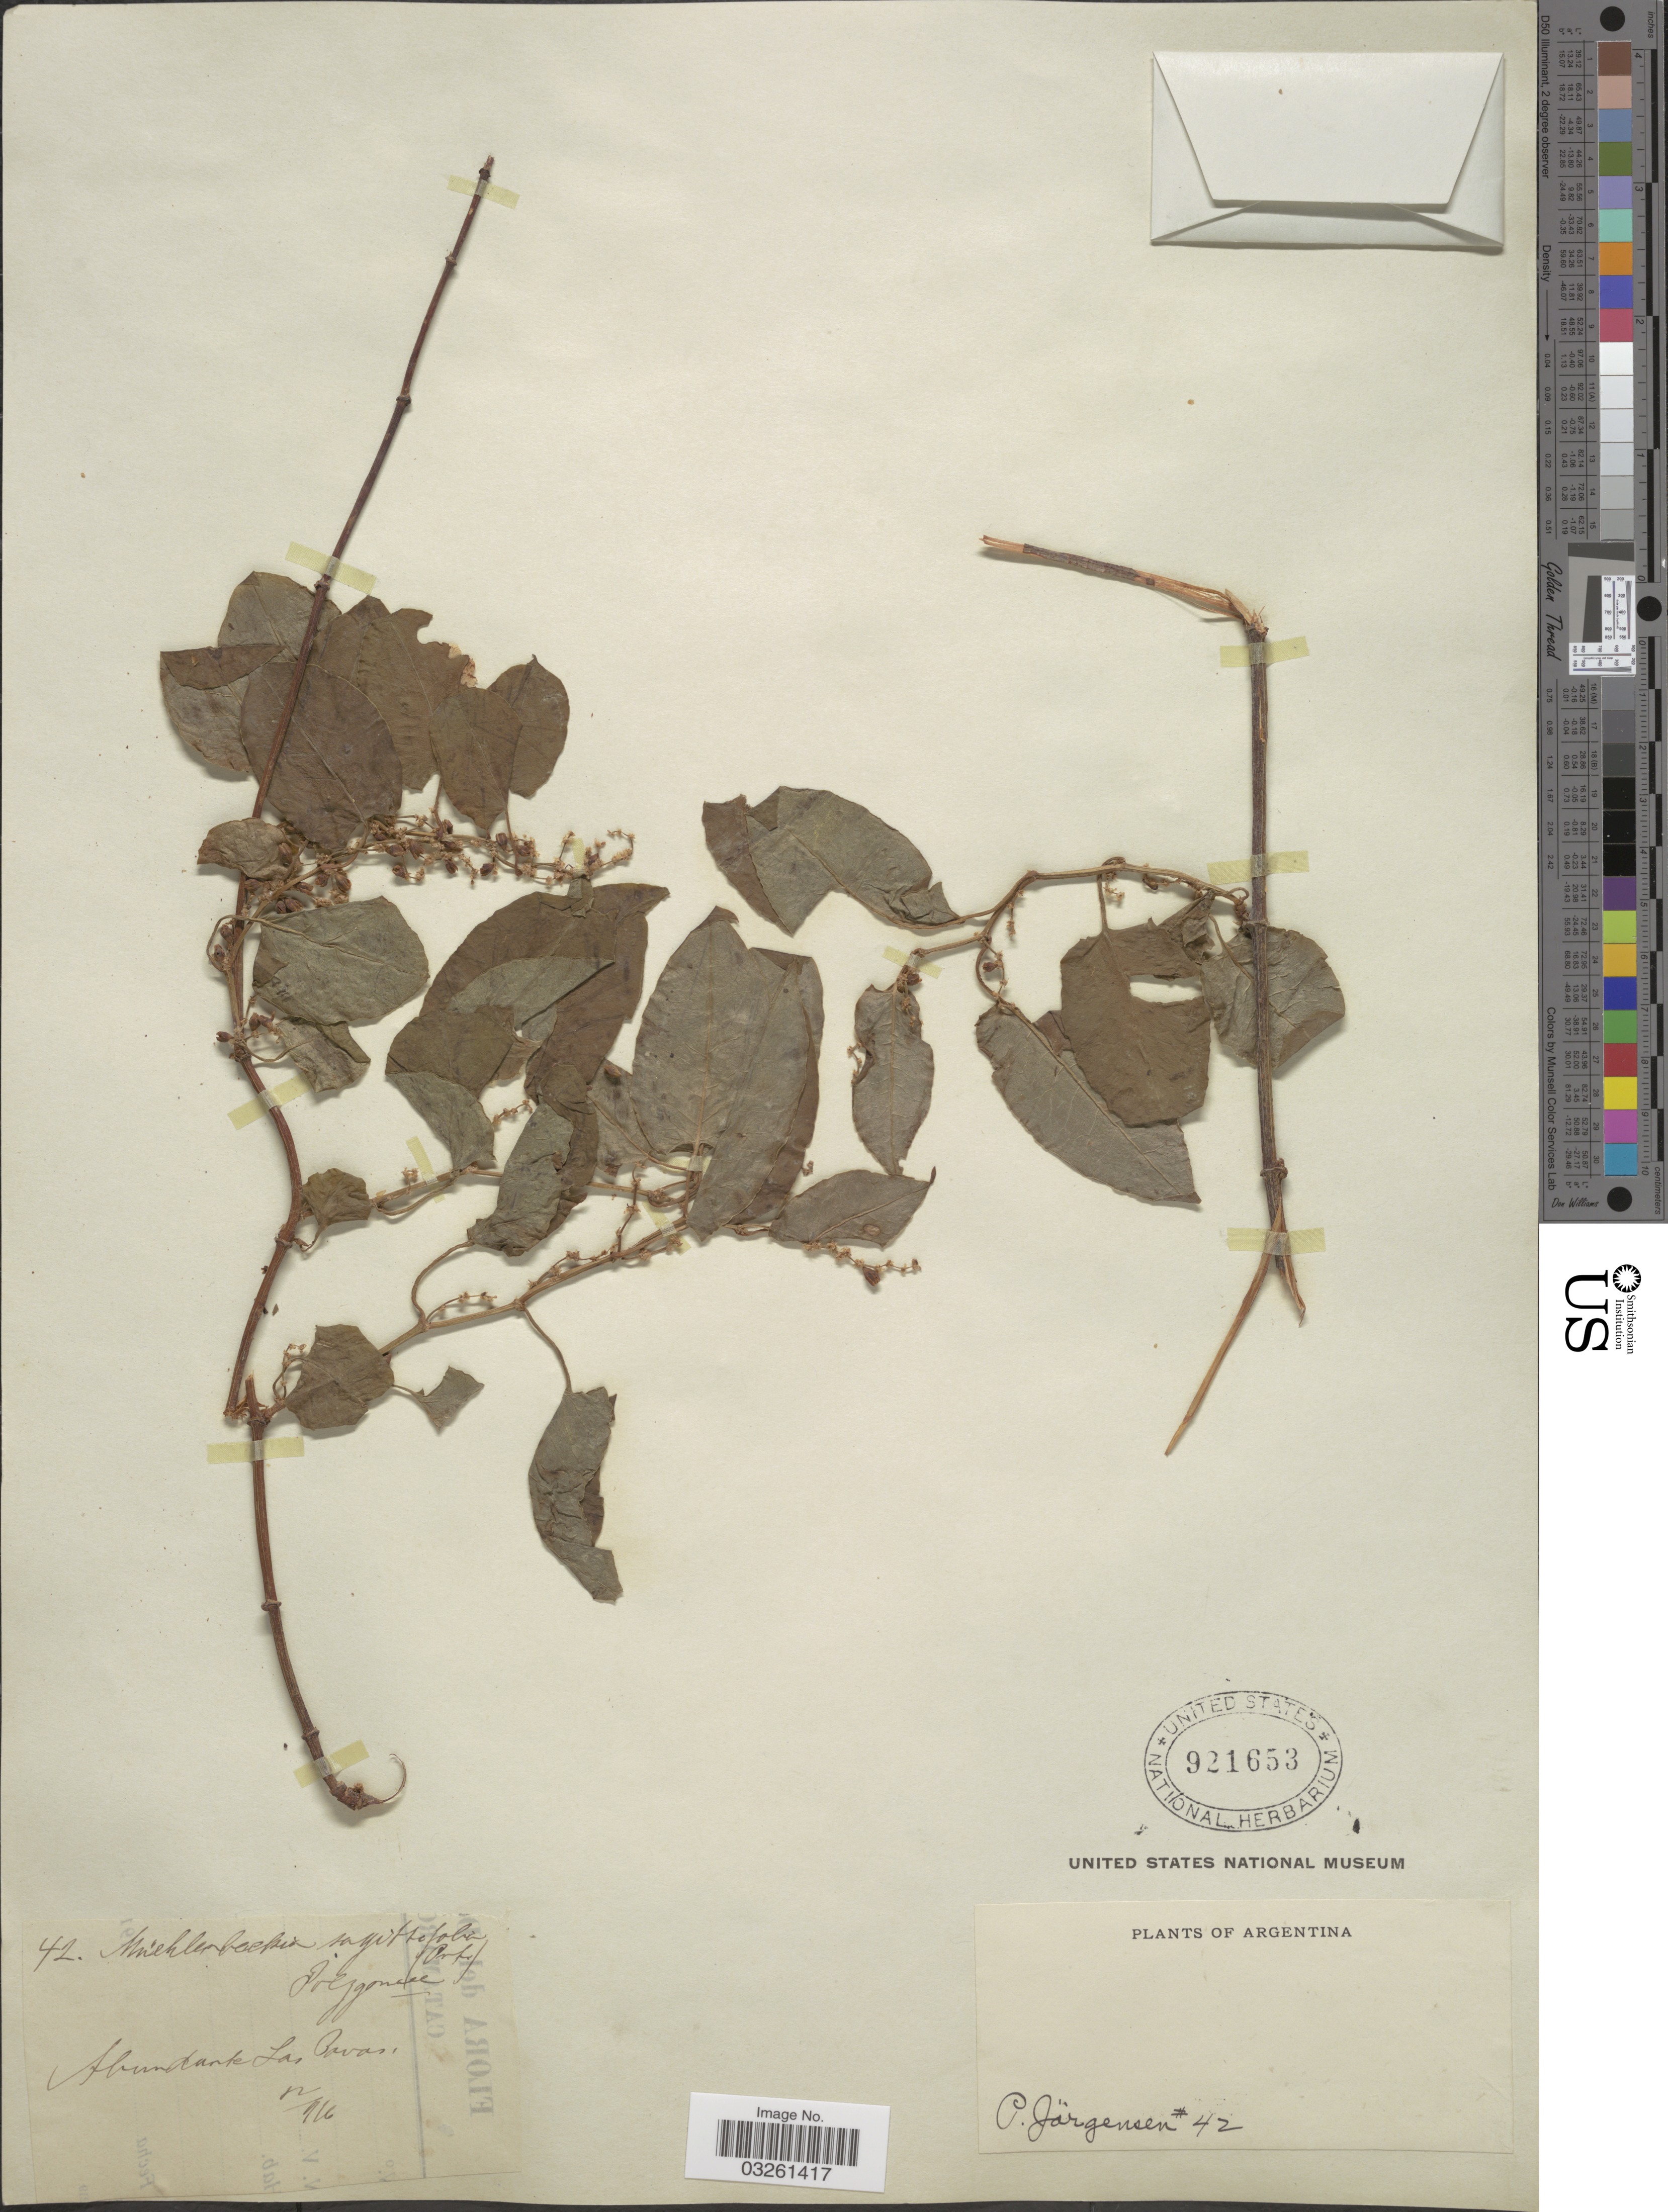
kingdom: Plantae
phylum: Tracheophyta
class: Magnoliopsida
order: Caryophyllales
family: Polygonaceae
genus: Muehlenbeckia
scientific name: Muehlenbeckia sagittifolia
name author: (Ortega) Meisn.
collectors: P. Jörgensen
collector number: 42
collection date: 1916-12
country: Argentina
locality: Abundante Las Pavas.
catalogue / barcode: US 921653